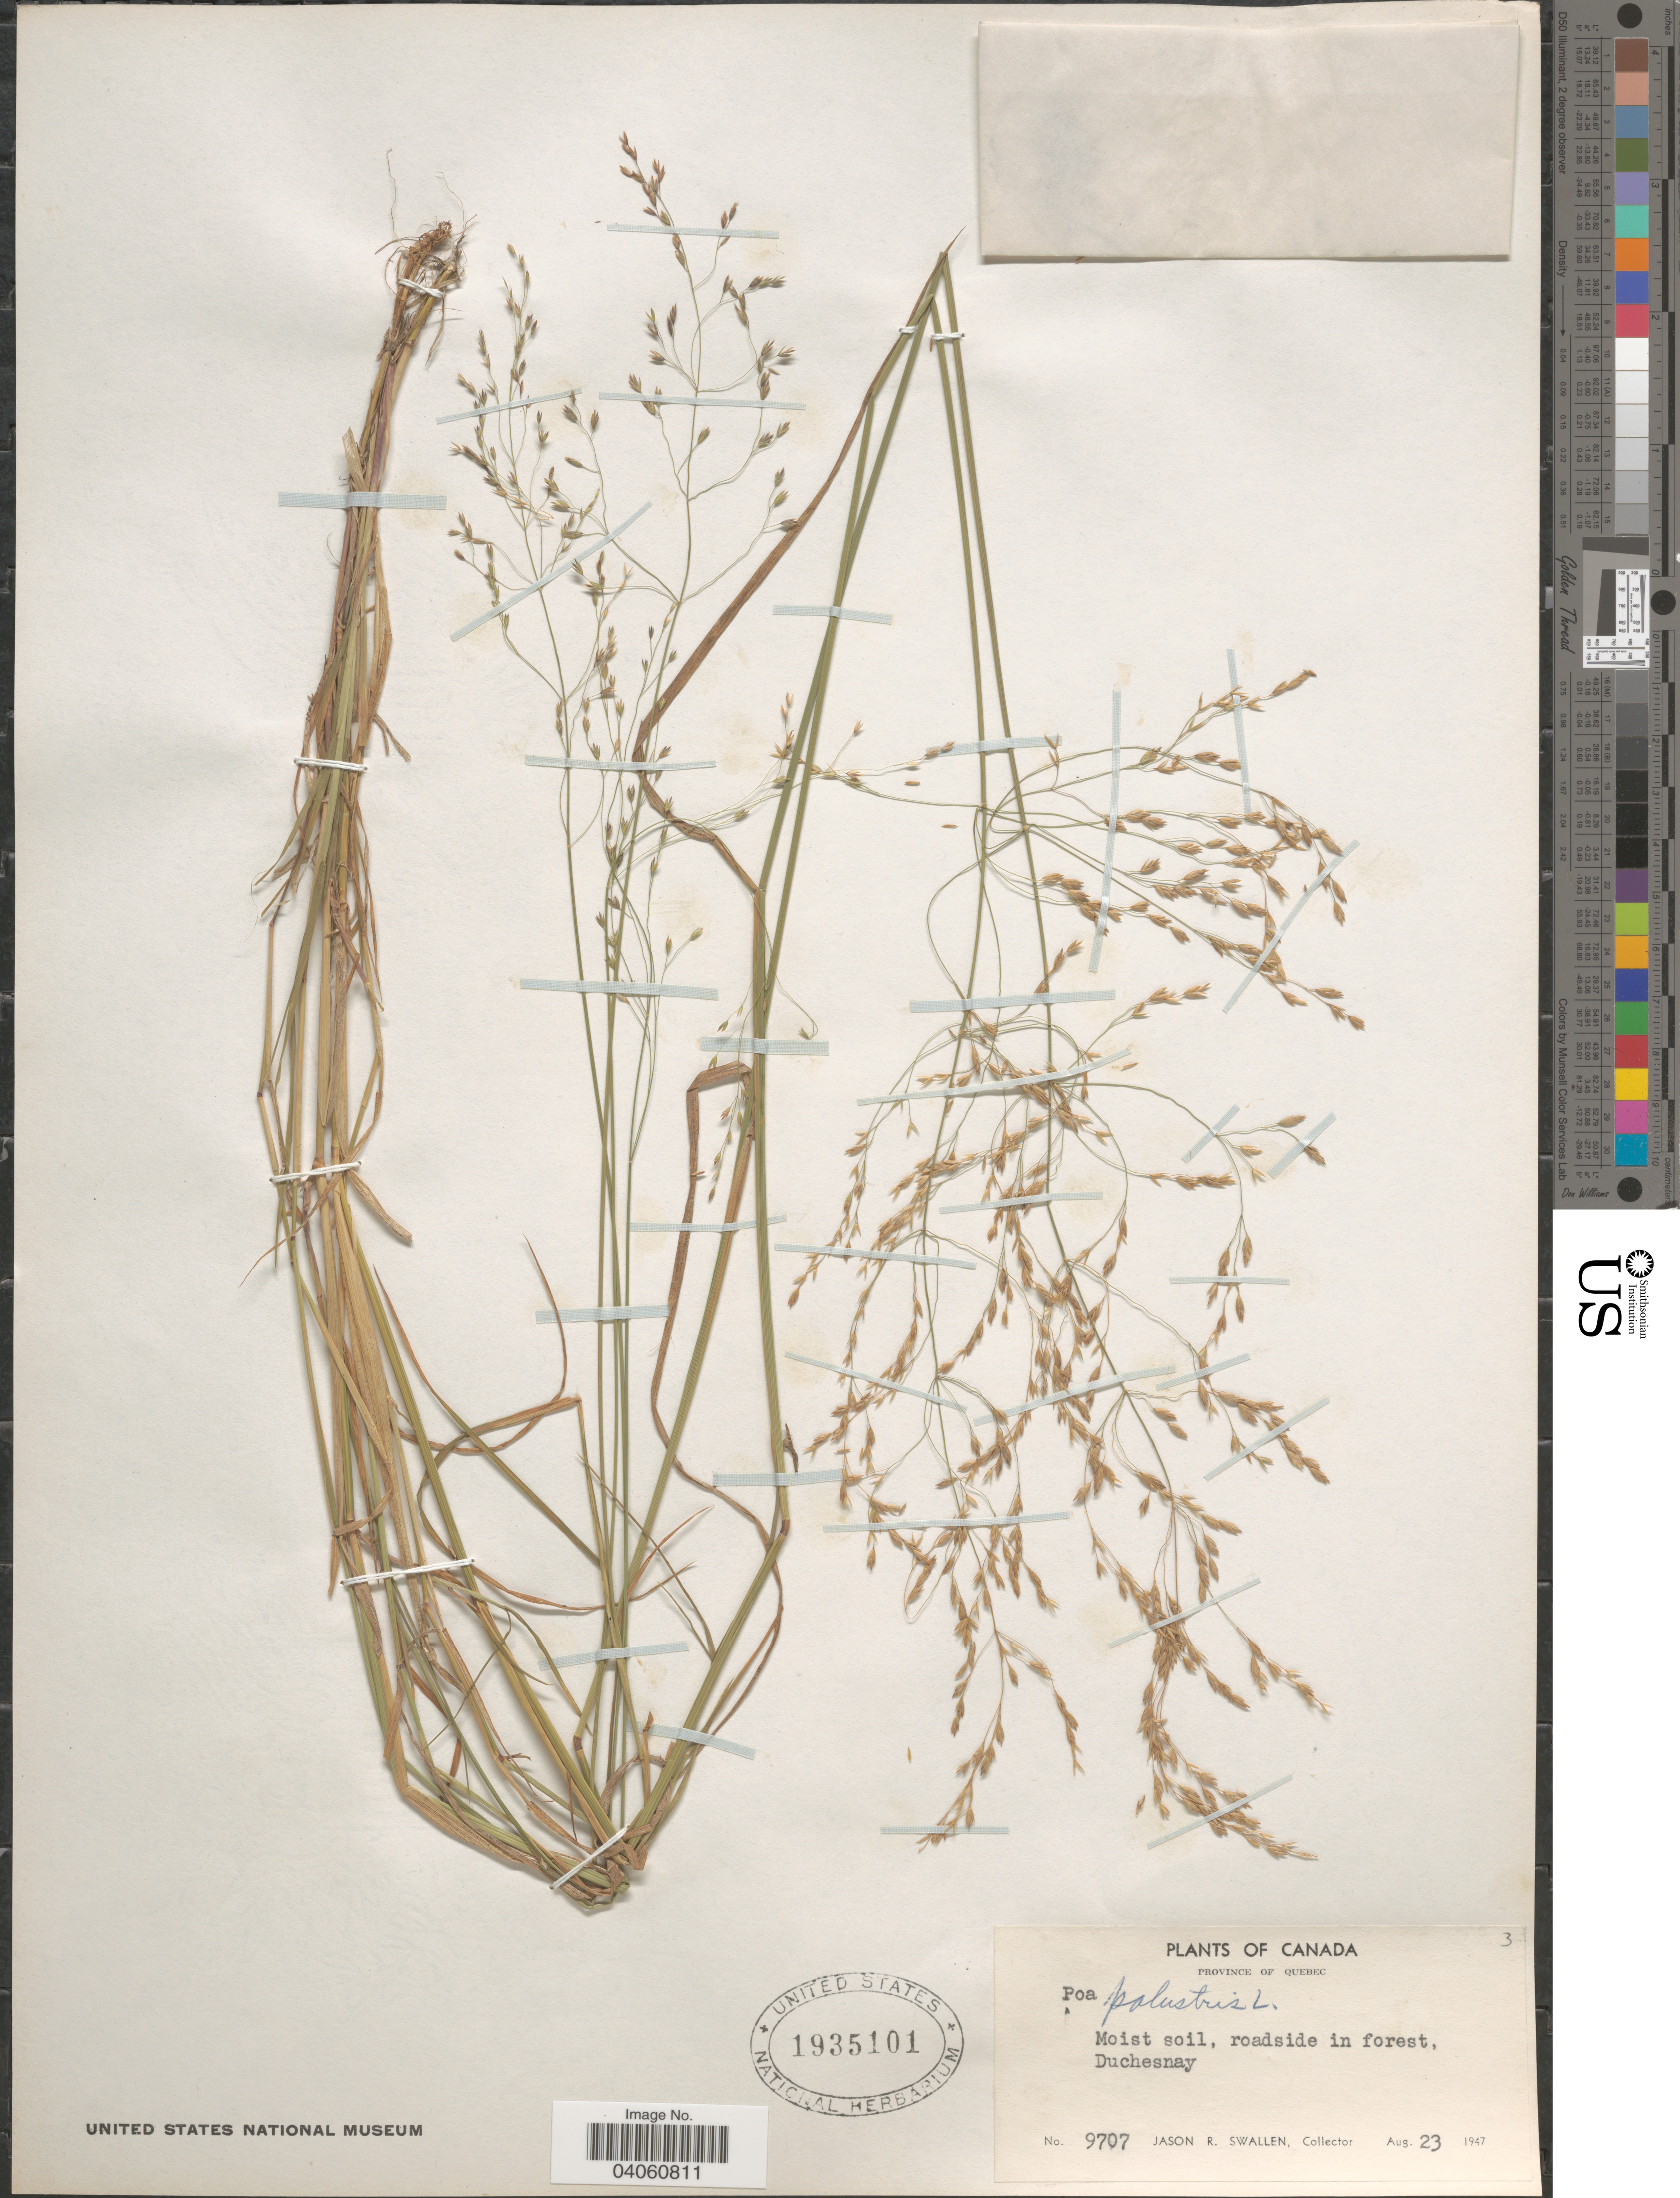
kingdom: Plantae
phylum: Tracheophyta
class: Liliopsida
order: Poales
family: Poaceae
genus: Poa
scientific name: Poa palustris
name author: L.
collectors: J. R. Swallen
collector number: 9707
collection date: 1947-08-23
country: Canada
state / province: Quebec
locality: Duchesnay.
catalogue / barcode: US 1935101